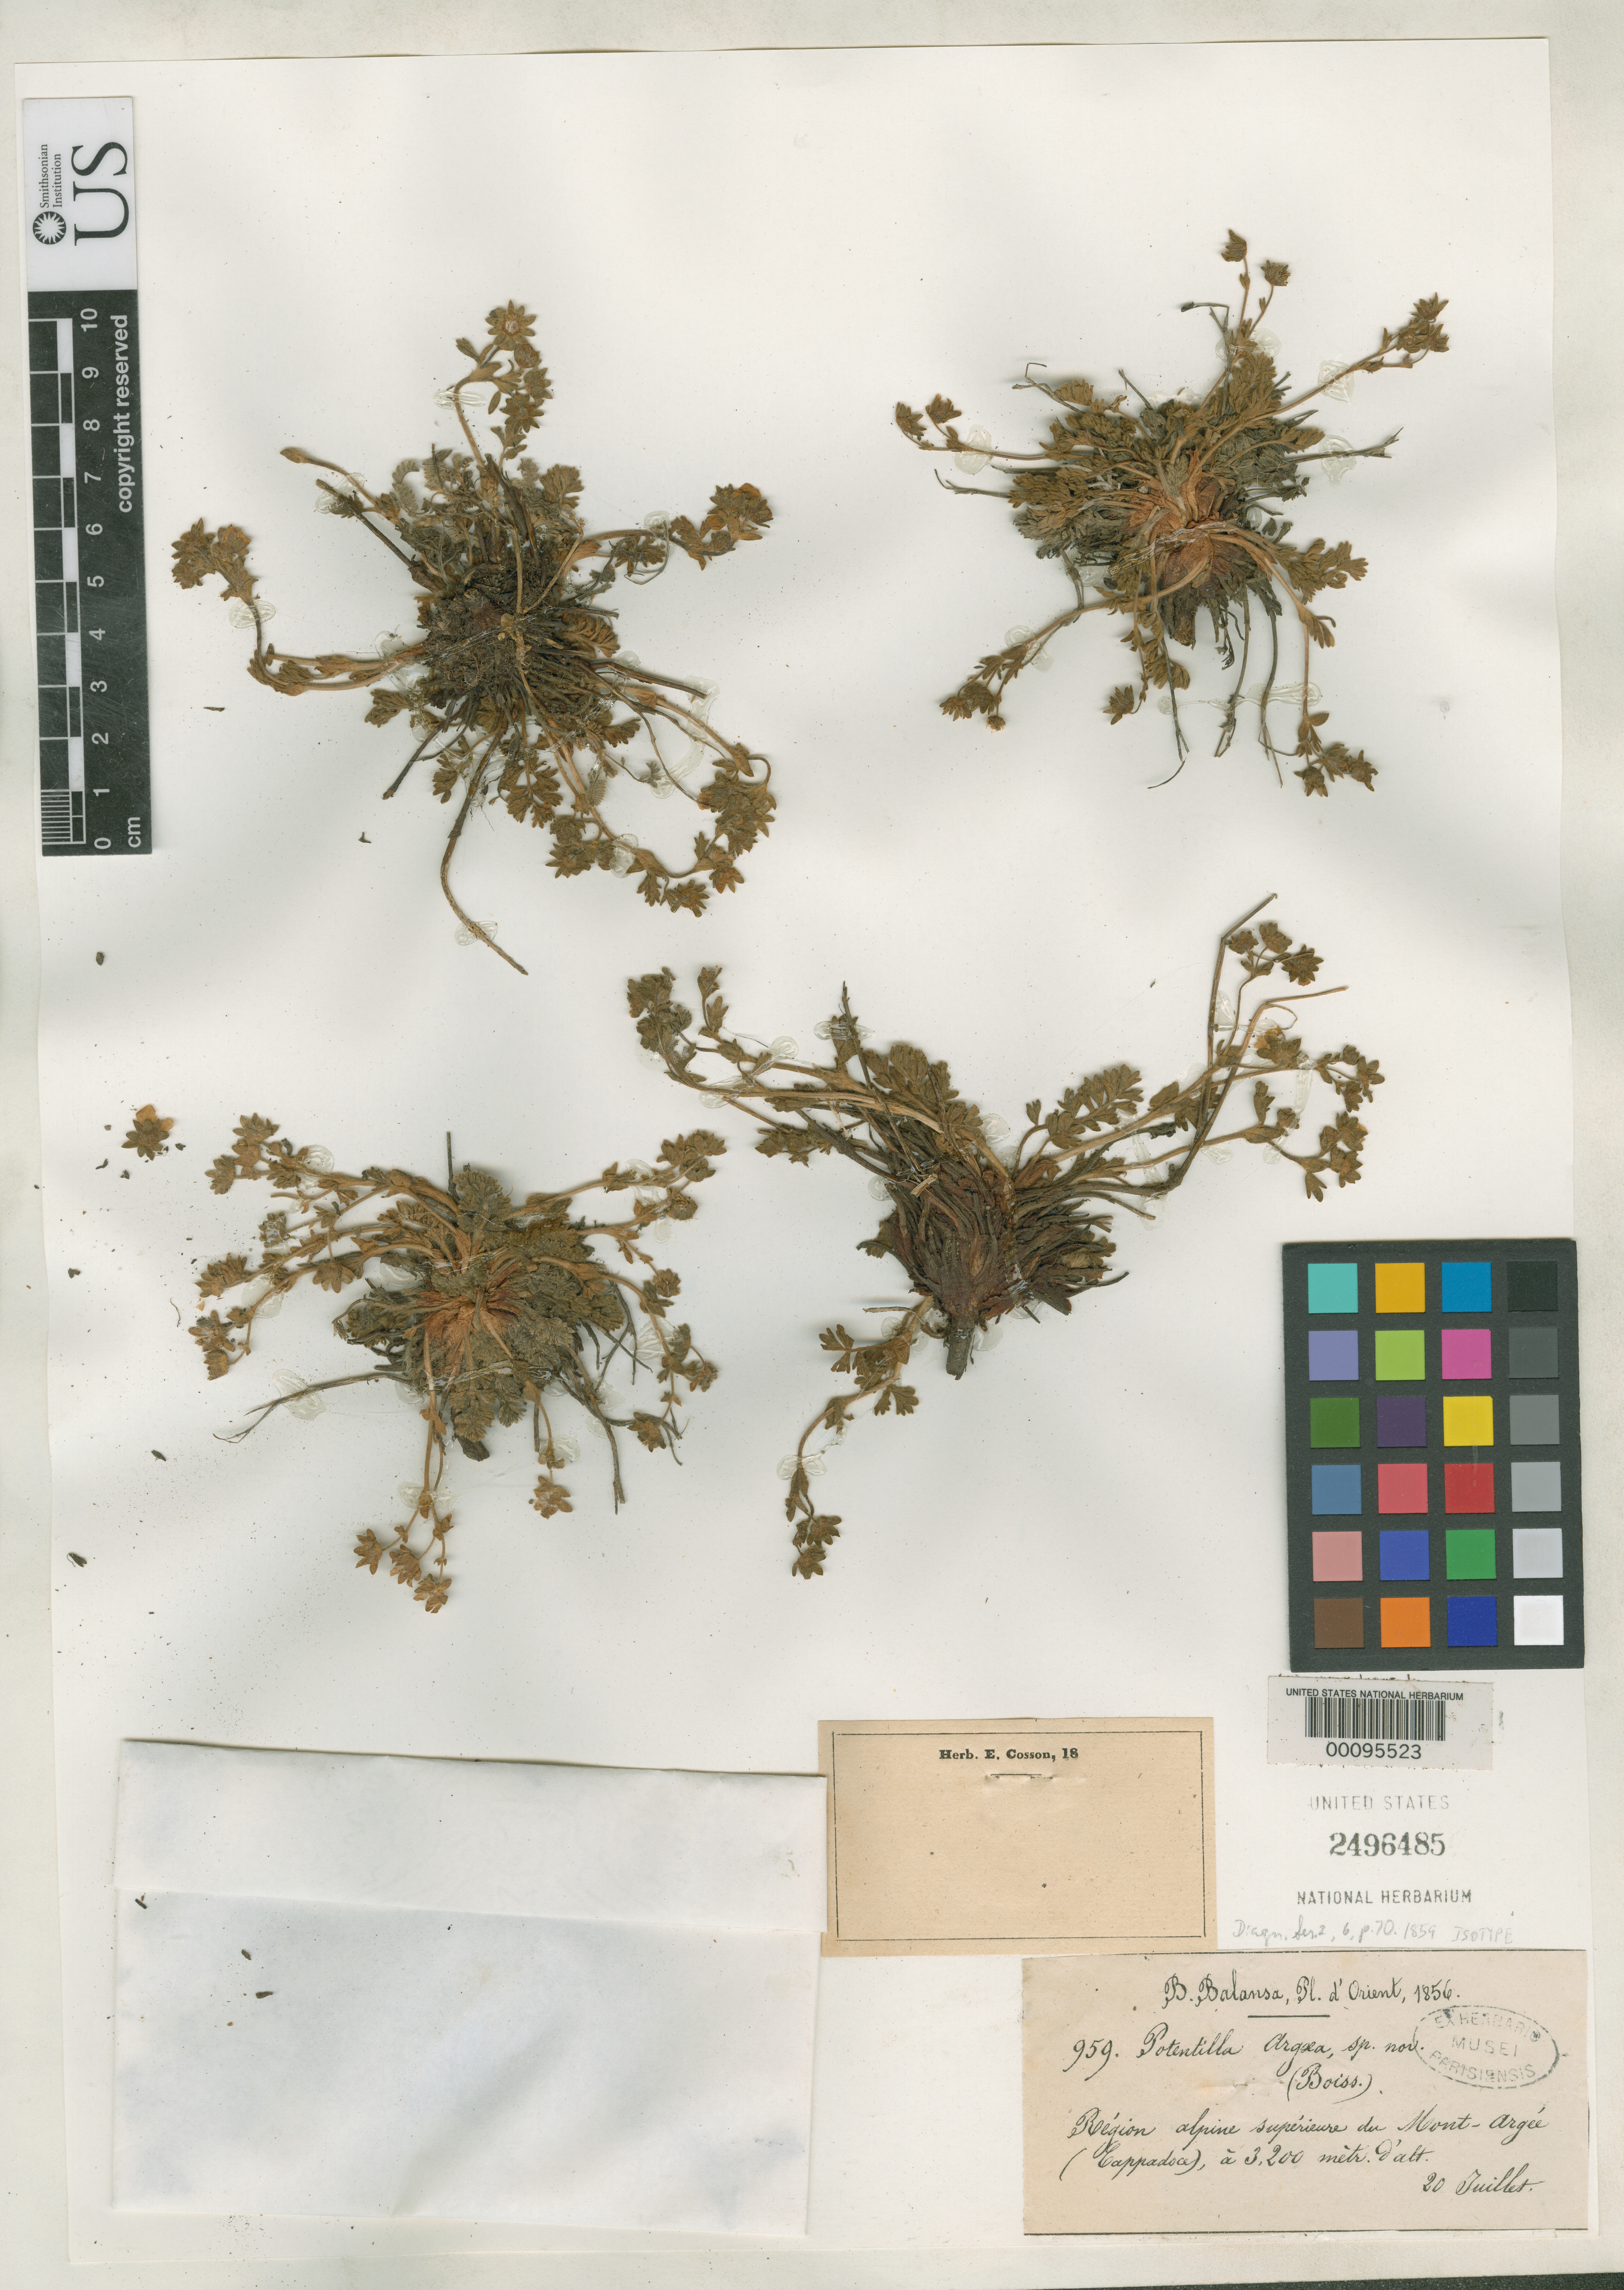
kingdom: Plantae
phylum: Tracheophyta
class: Magnoliopsida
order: Rosales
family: Rosaceae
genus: Potentilla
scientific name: Potentilla argaea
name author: Boiss. & Balansa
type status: Isotype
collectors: B. Balansa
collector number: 959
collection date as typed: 20 Jul 1856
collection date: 1856-07-20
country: Turkey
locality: Cappadocia, Mt. Argee.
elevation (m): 3200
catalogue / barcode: US 2496485